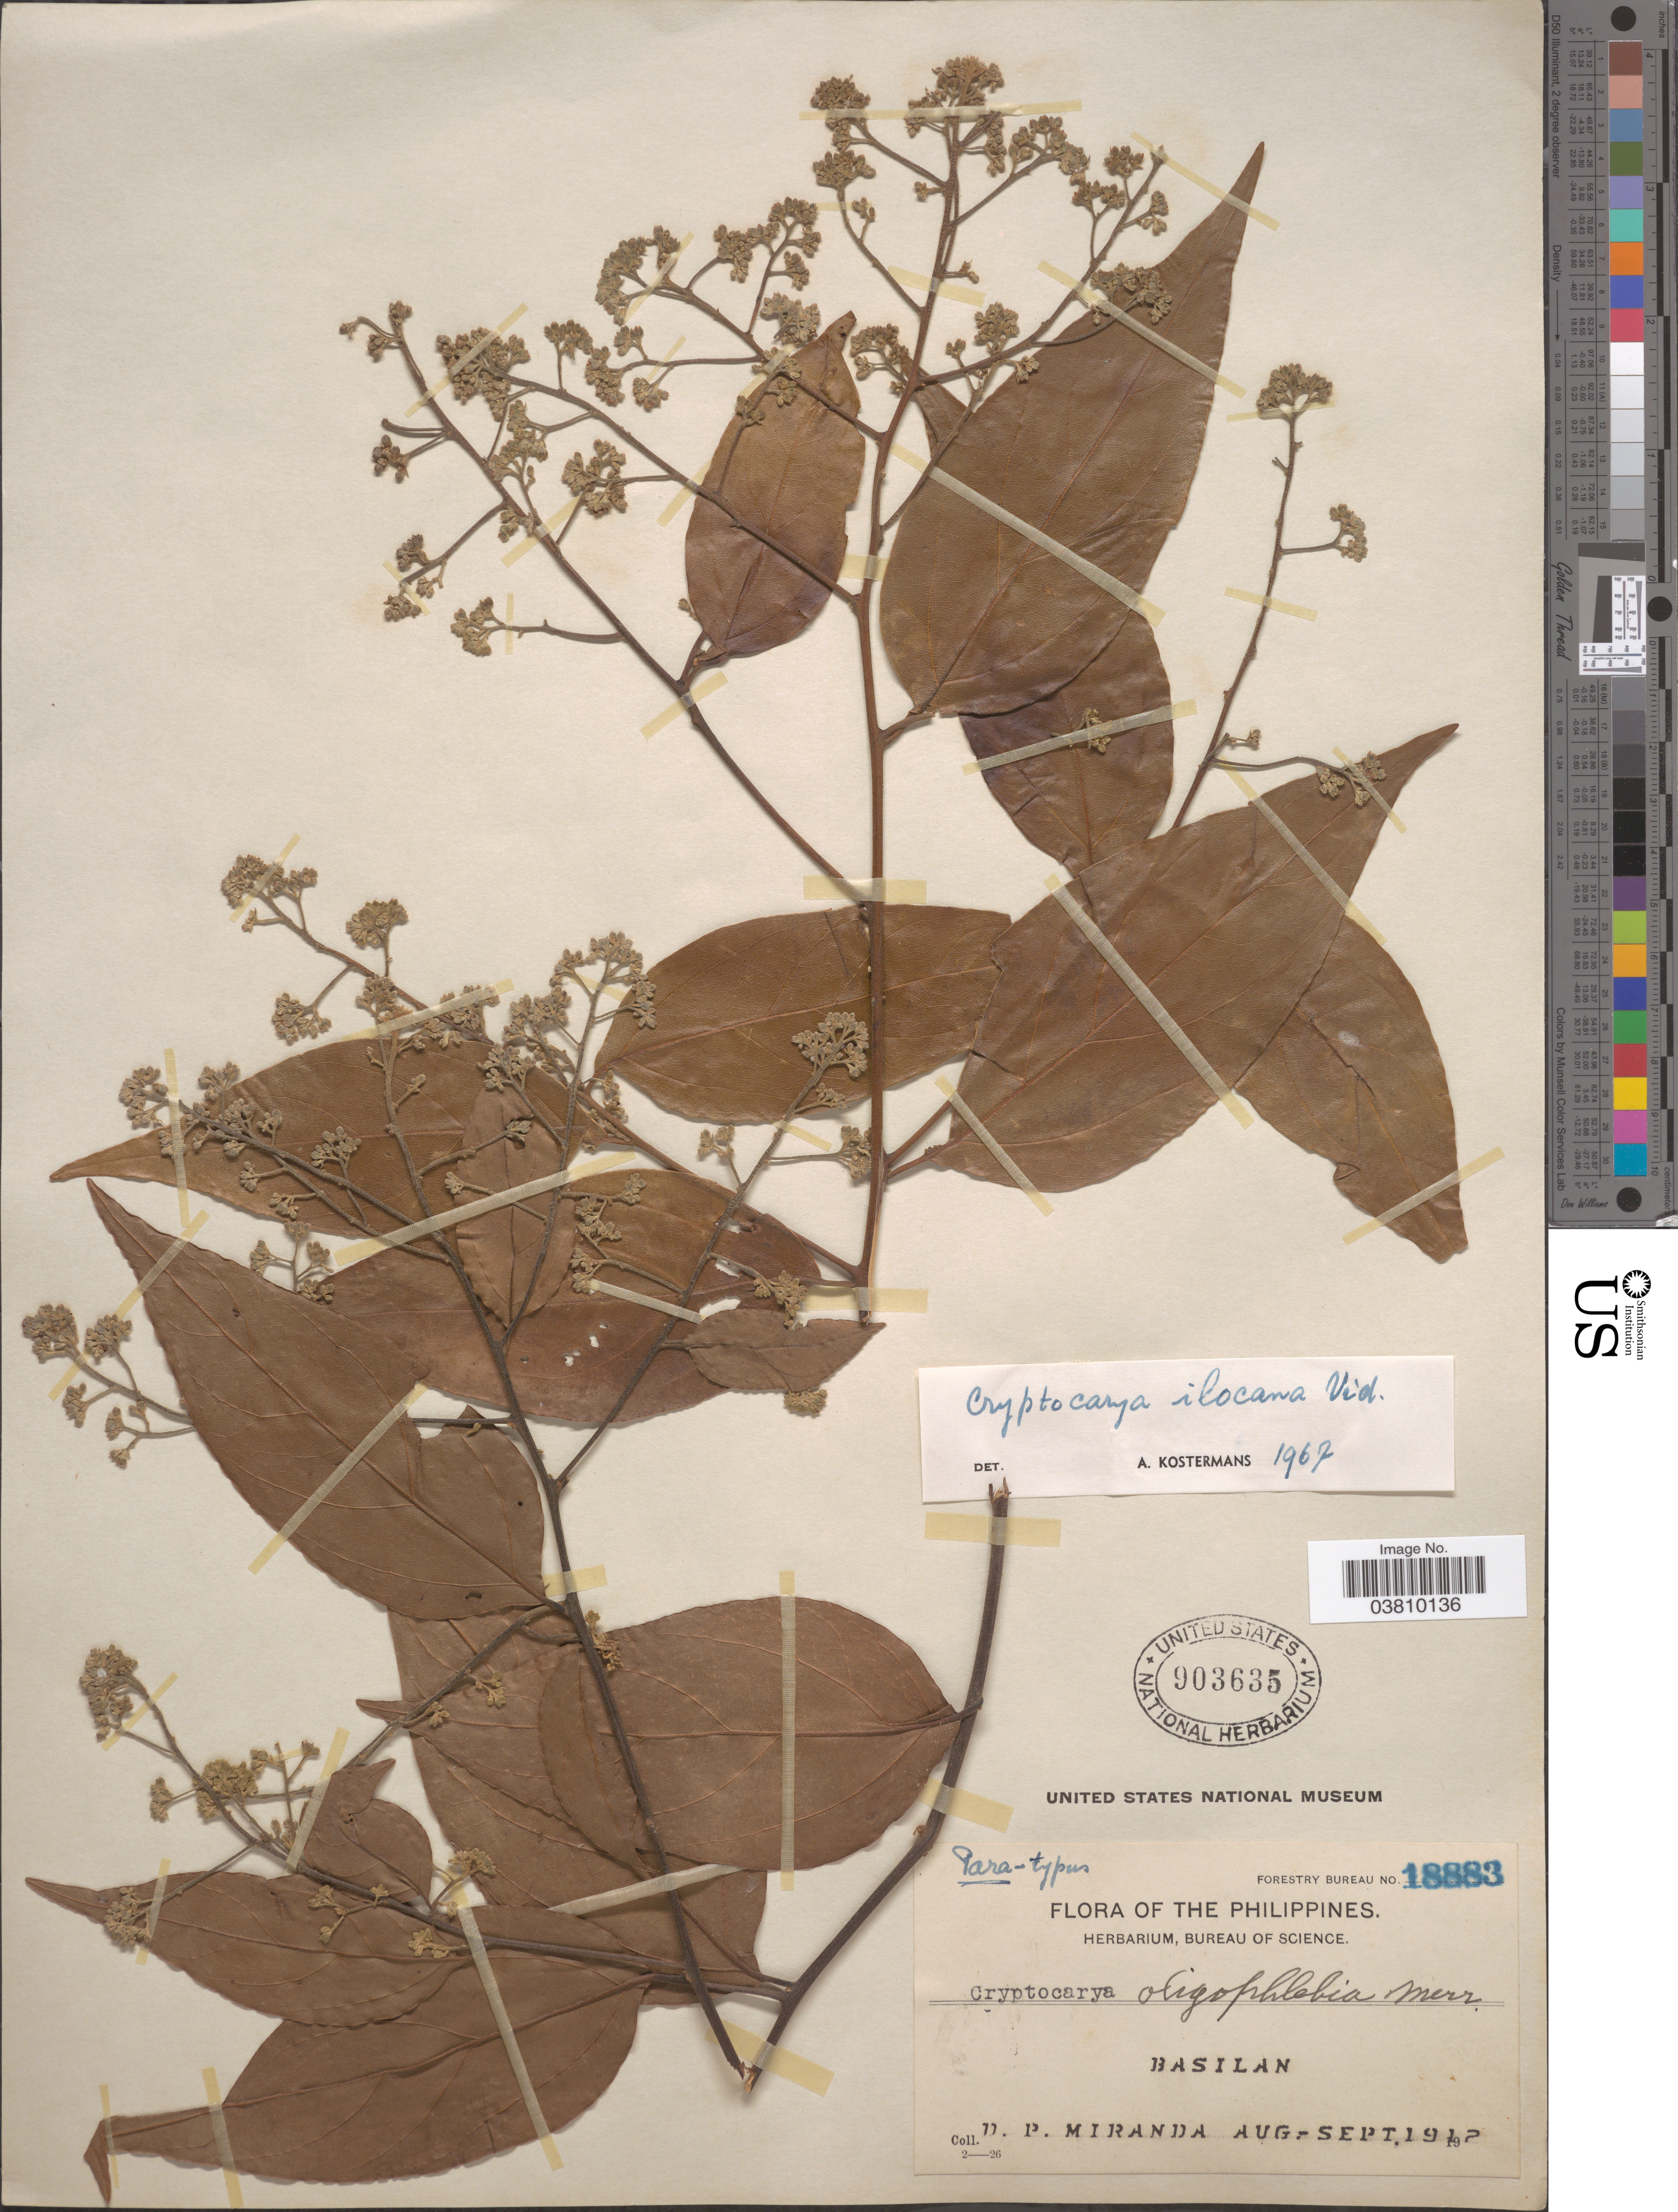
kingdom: Plantae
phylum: Tracheophyta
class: Magnoliopsida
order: Laurales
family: Lauraceae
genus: Cryptocarya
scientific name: Cryptocarya ilocana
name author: (Reinecke) A.C. Sm.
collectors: D. P. Miranda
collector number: Forestry Bureau 18883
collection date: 1912-08/1912-09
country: Philippines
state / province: Muslim Mindanao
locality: Basilan.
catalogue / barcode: US 903635